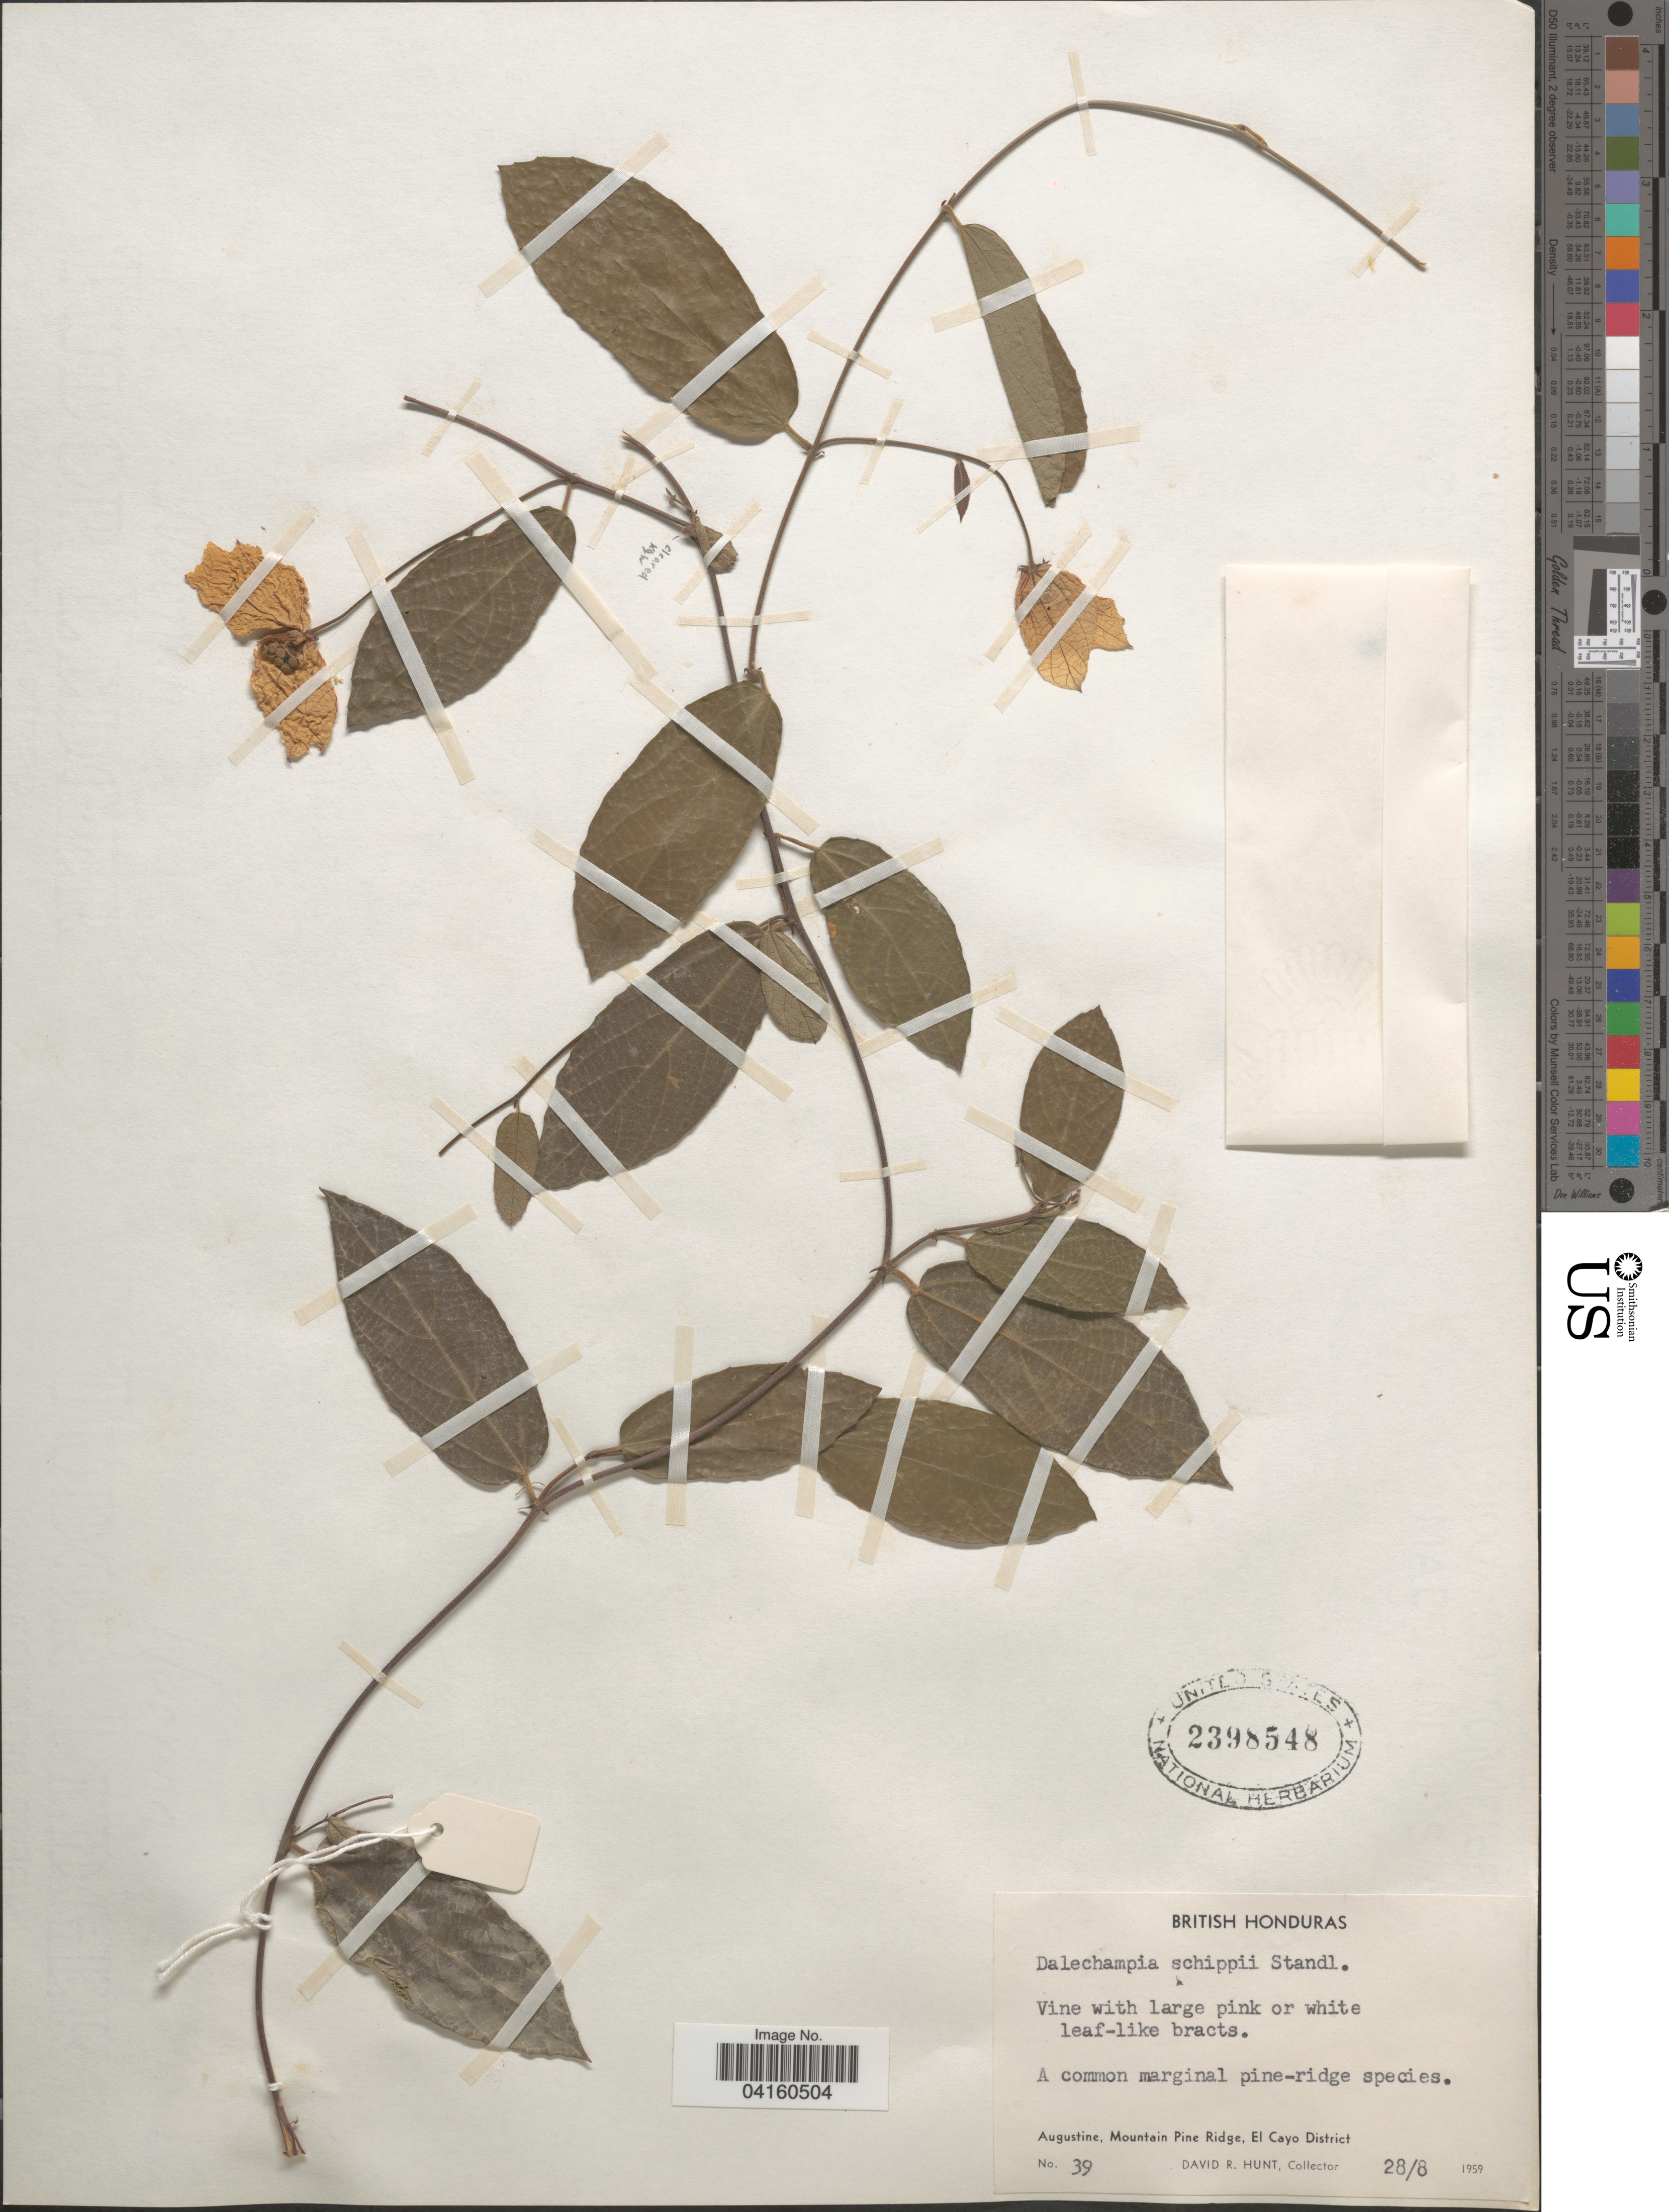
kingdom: Plantae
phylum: Tracheophyta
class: Magnoliopsida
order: Malpighiales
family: Euphorbiaceae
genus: Dalechampia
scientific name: Dalechampia schippii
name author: Standl.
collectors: D. Hunt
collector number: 39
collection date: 1959-08-28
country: Belize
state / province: Cayo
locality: British Honduras. Augustine, Mountain Pine Ridge, El Cayo District.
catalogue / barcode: US 2398548